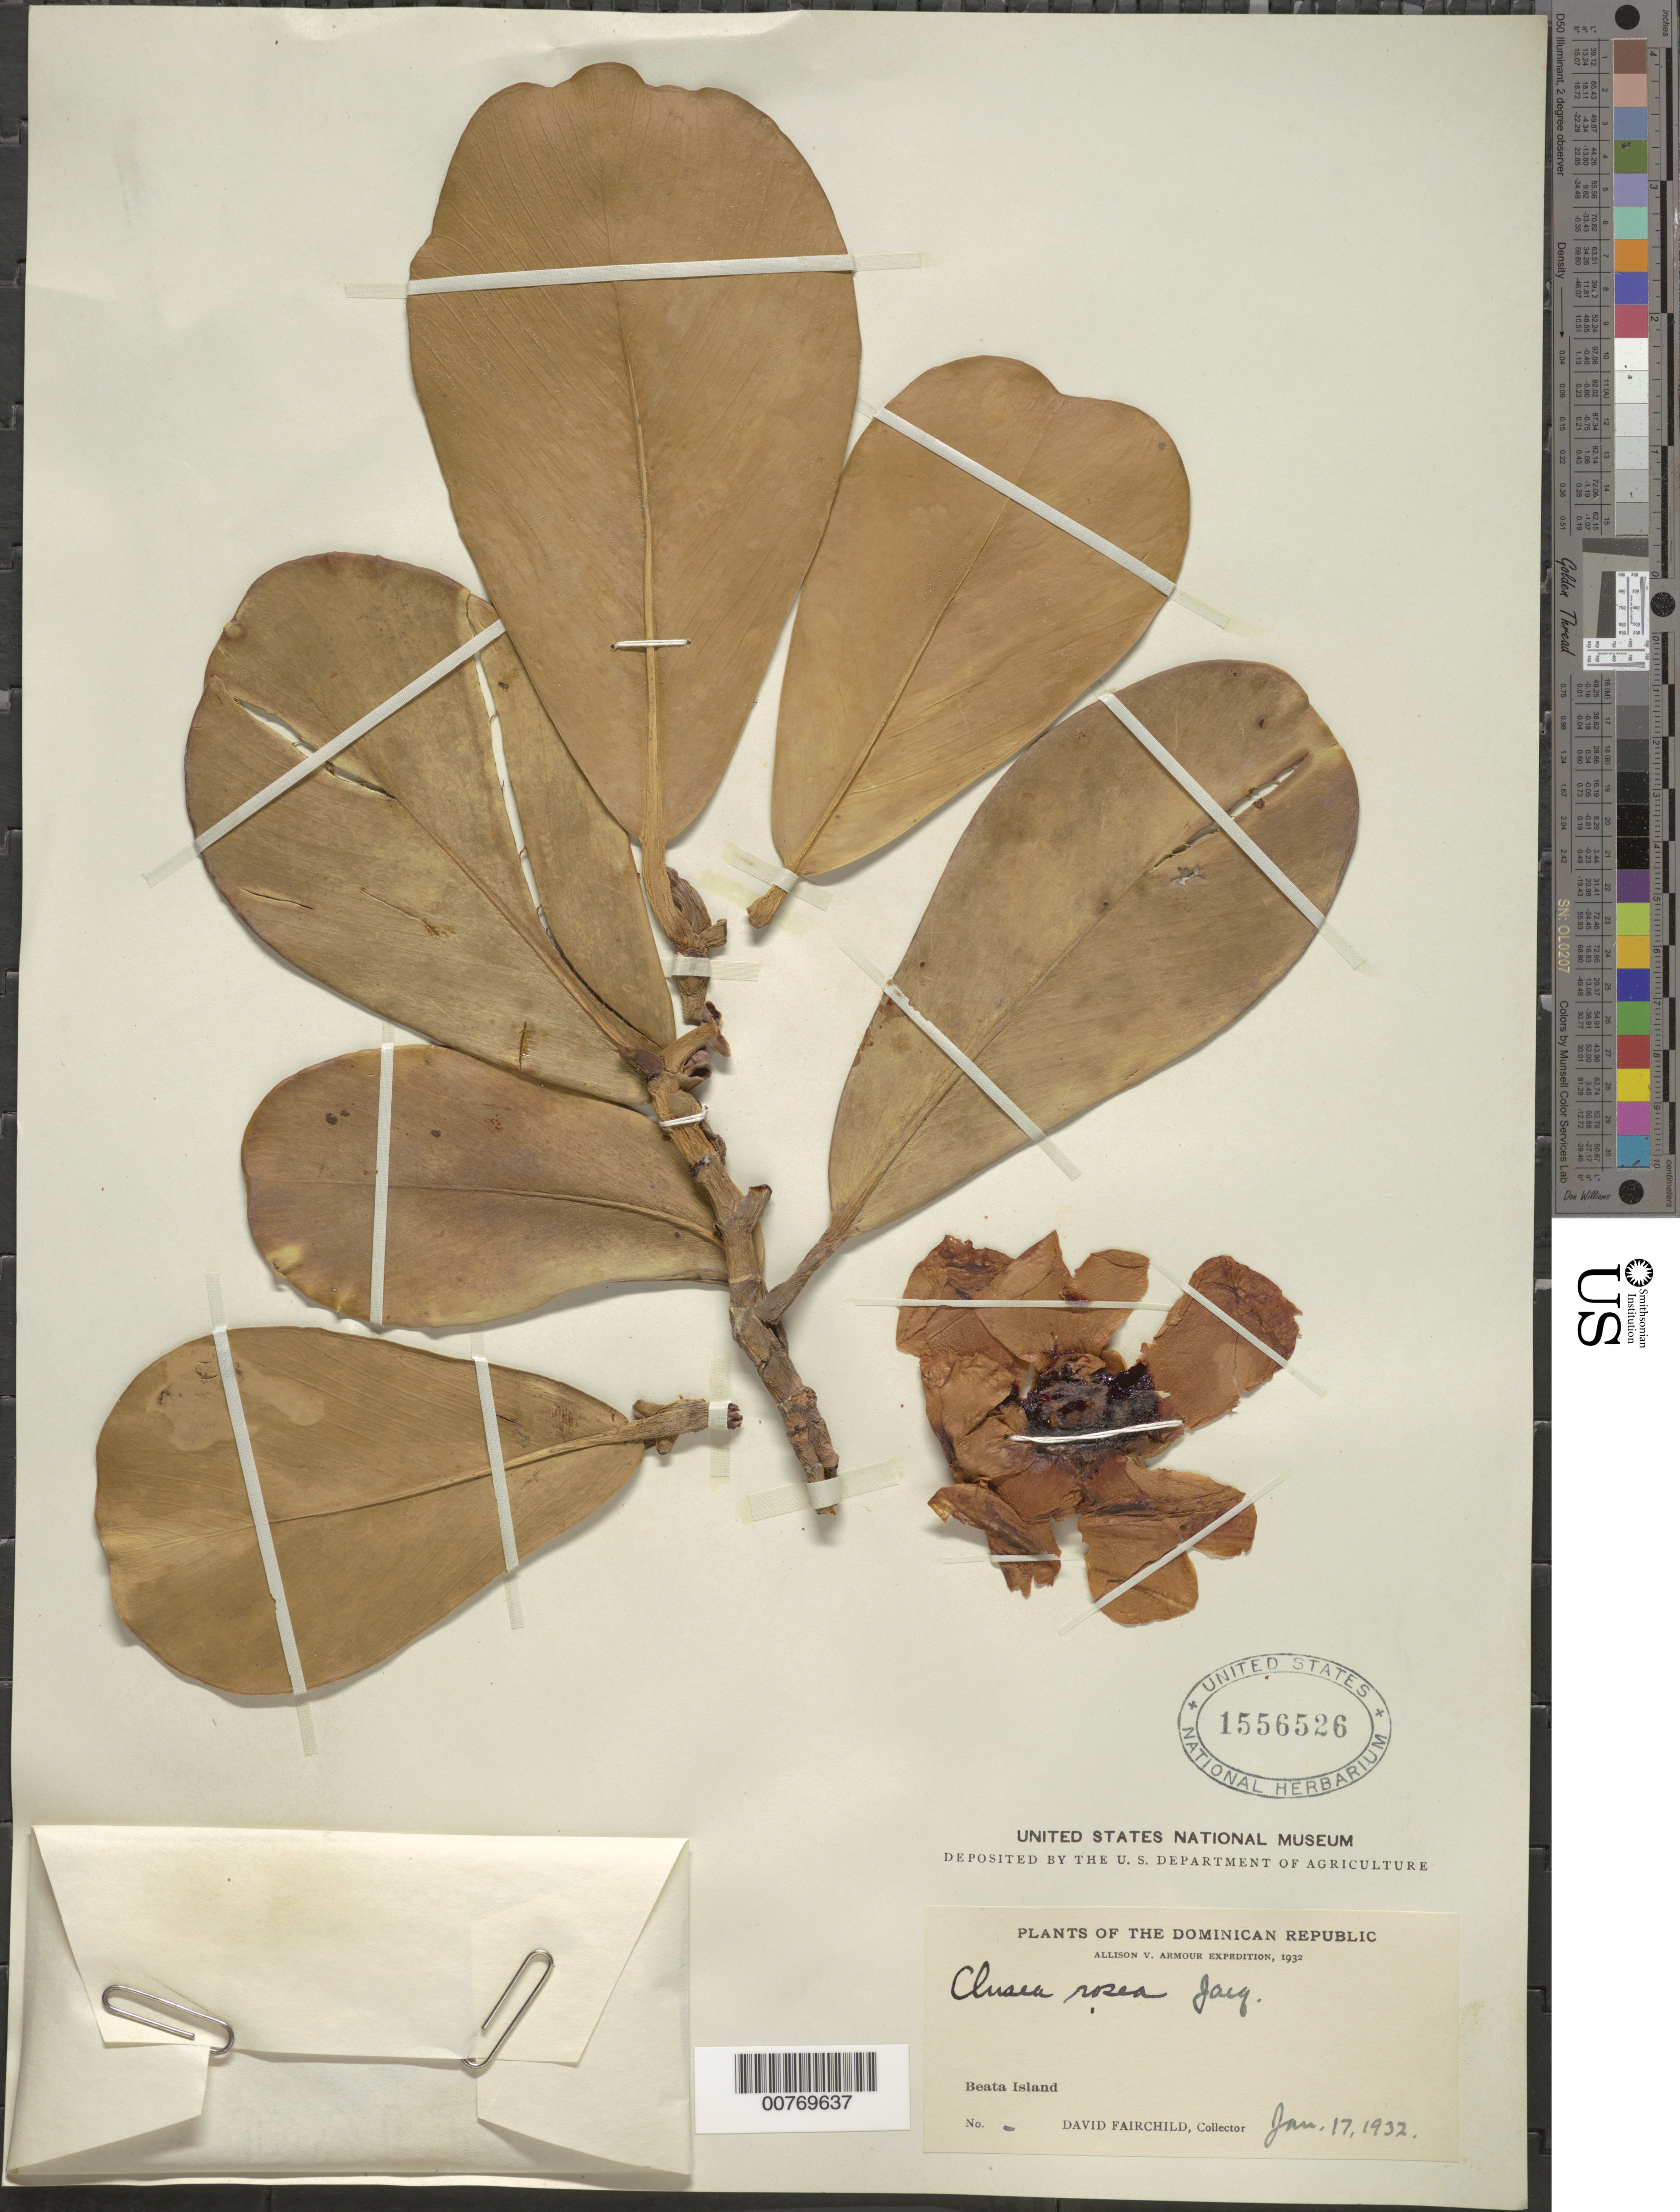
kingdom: Plantae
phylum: Tracheophyta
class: Magnoliopsida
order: Malpighiales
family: Clusiaceae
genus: Clusia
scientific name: Clusia rosea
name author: Jacq.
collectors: D. Fairchild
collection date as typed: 17 Jan 1932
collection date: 1932-01-17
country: Dominican Republic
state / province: Beata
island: Hispaniola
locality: Beata Island.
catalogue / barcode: US 1556526